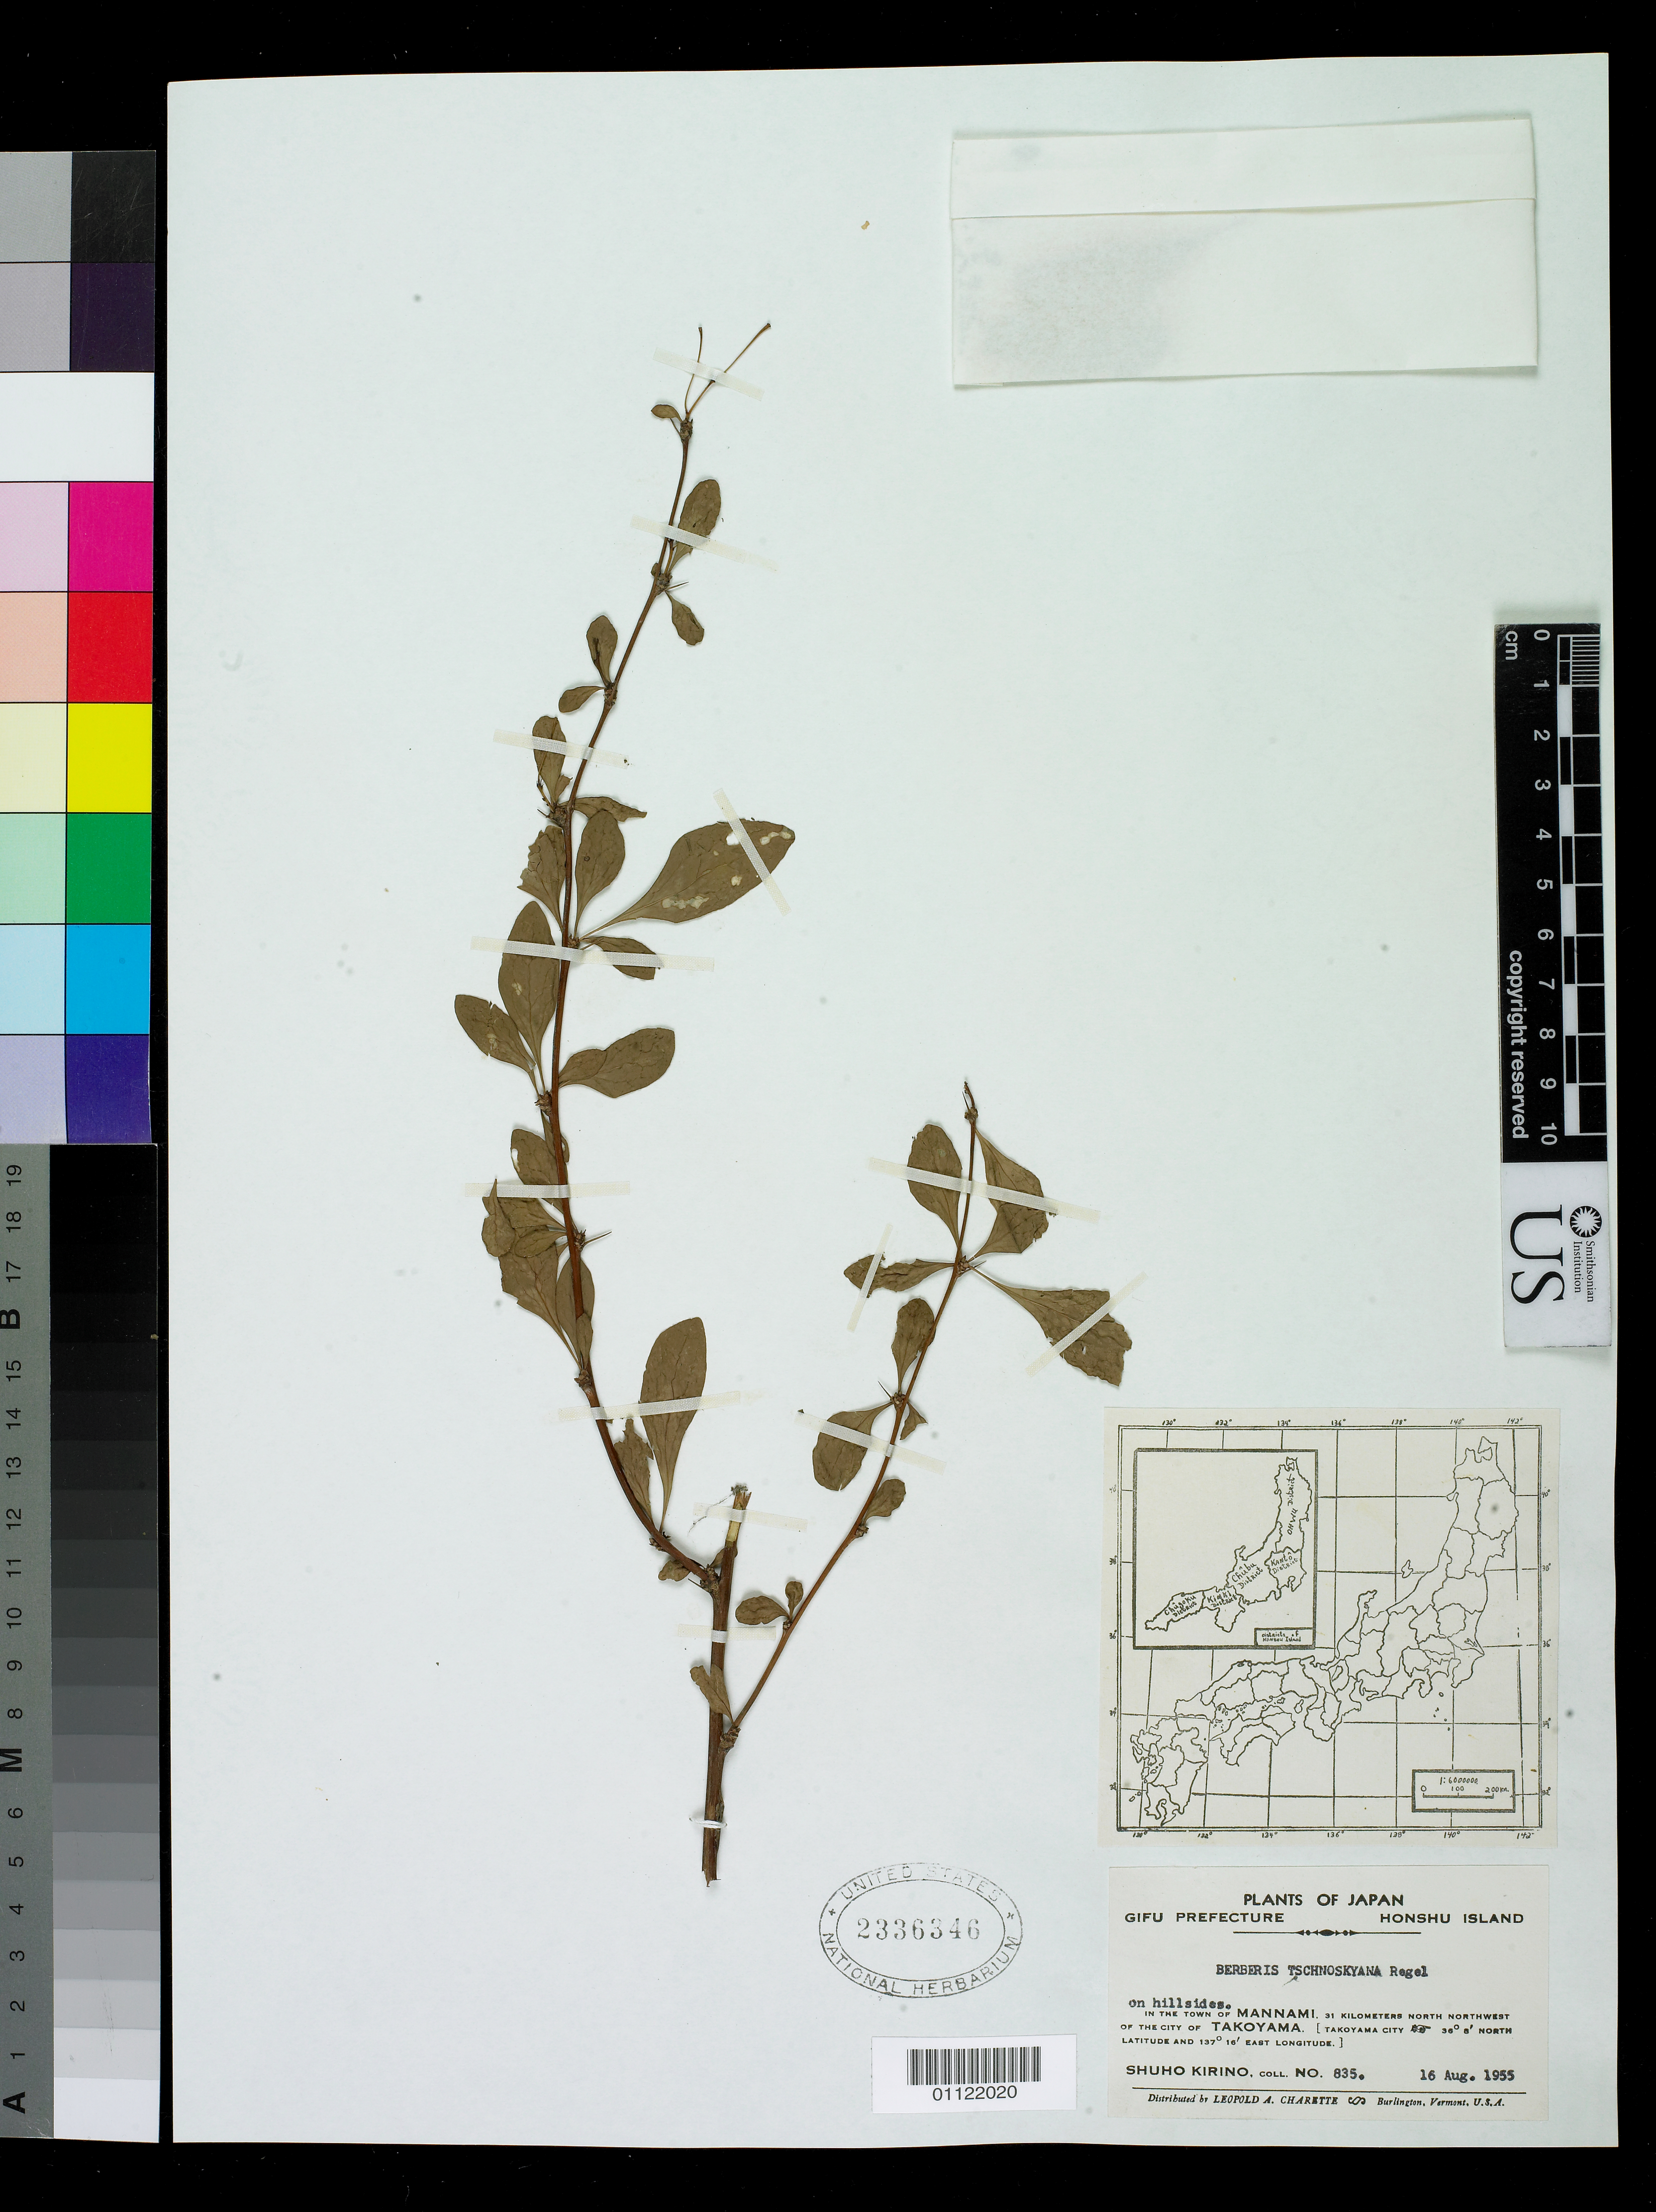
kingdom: Plantae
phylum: Tracheophyta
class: Magnoliopsida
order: Ranunculales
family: Berberidaceae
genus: Berberis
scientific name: Berberis tschonoskyana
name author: Regel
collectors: S. Kirino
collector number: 835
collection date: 1955-08-16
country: Japan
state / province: Gihu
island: Honshu (Hondo)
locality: in the town of Mannami 31 kilometers NNW of the city of Takoyama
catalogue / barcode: US 2336346